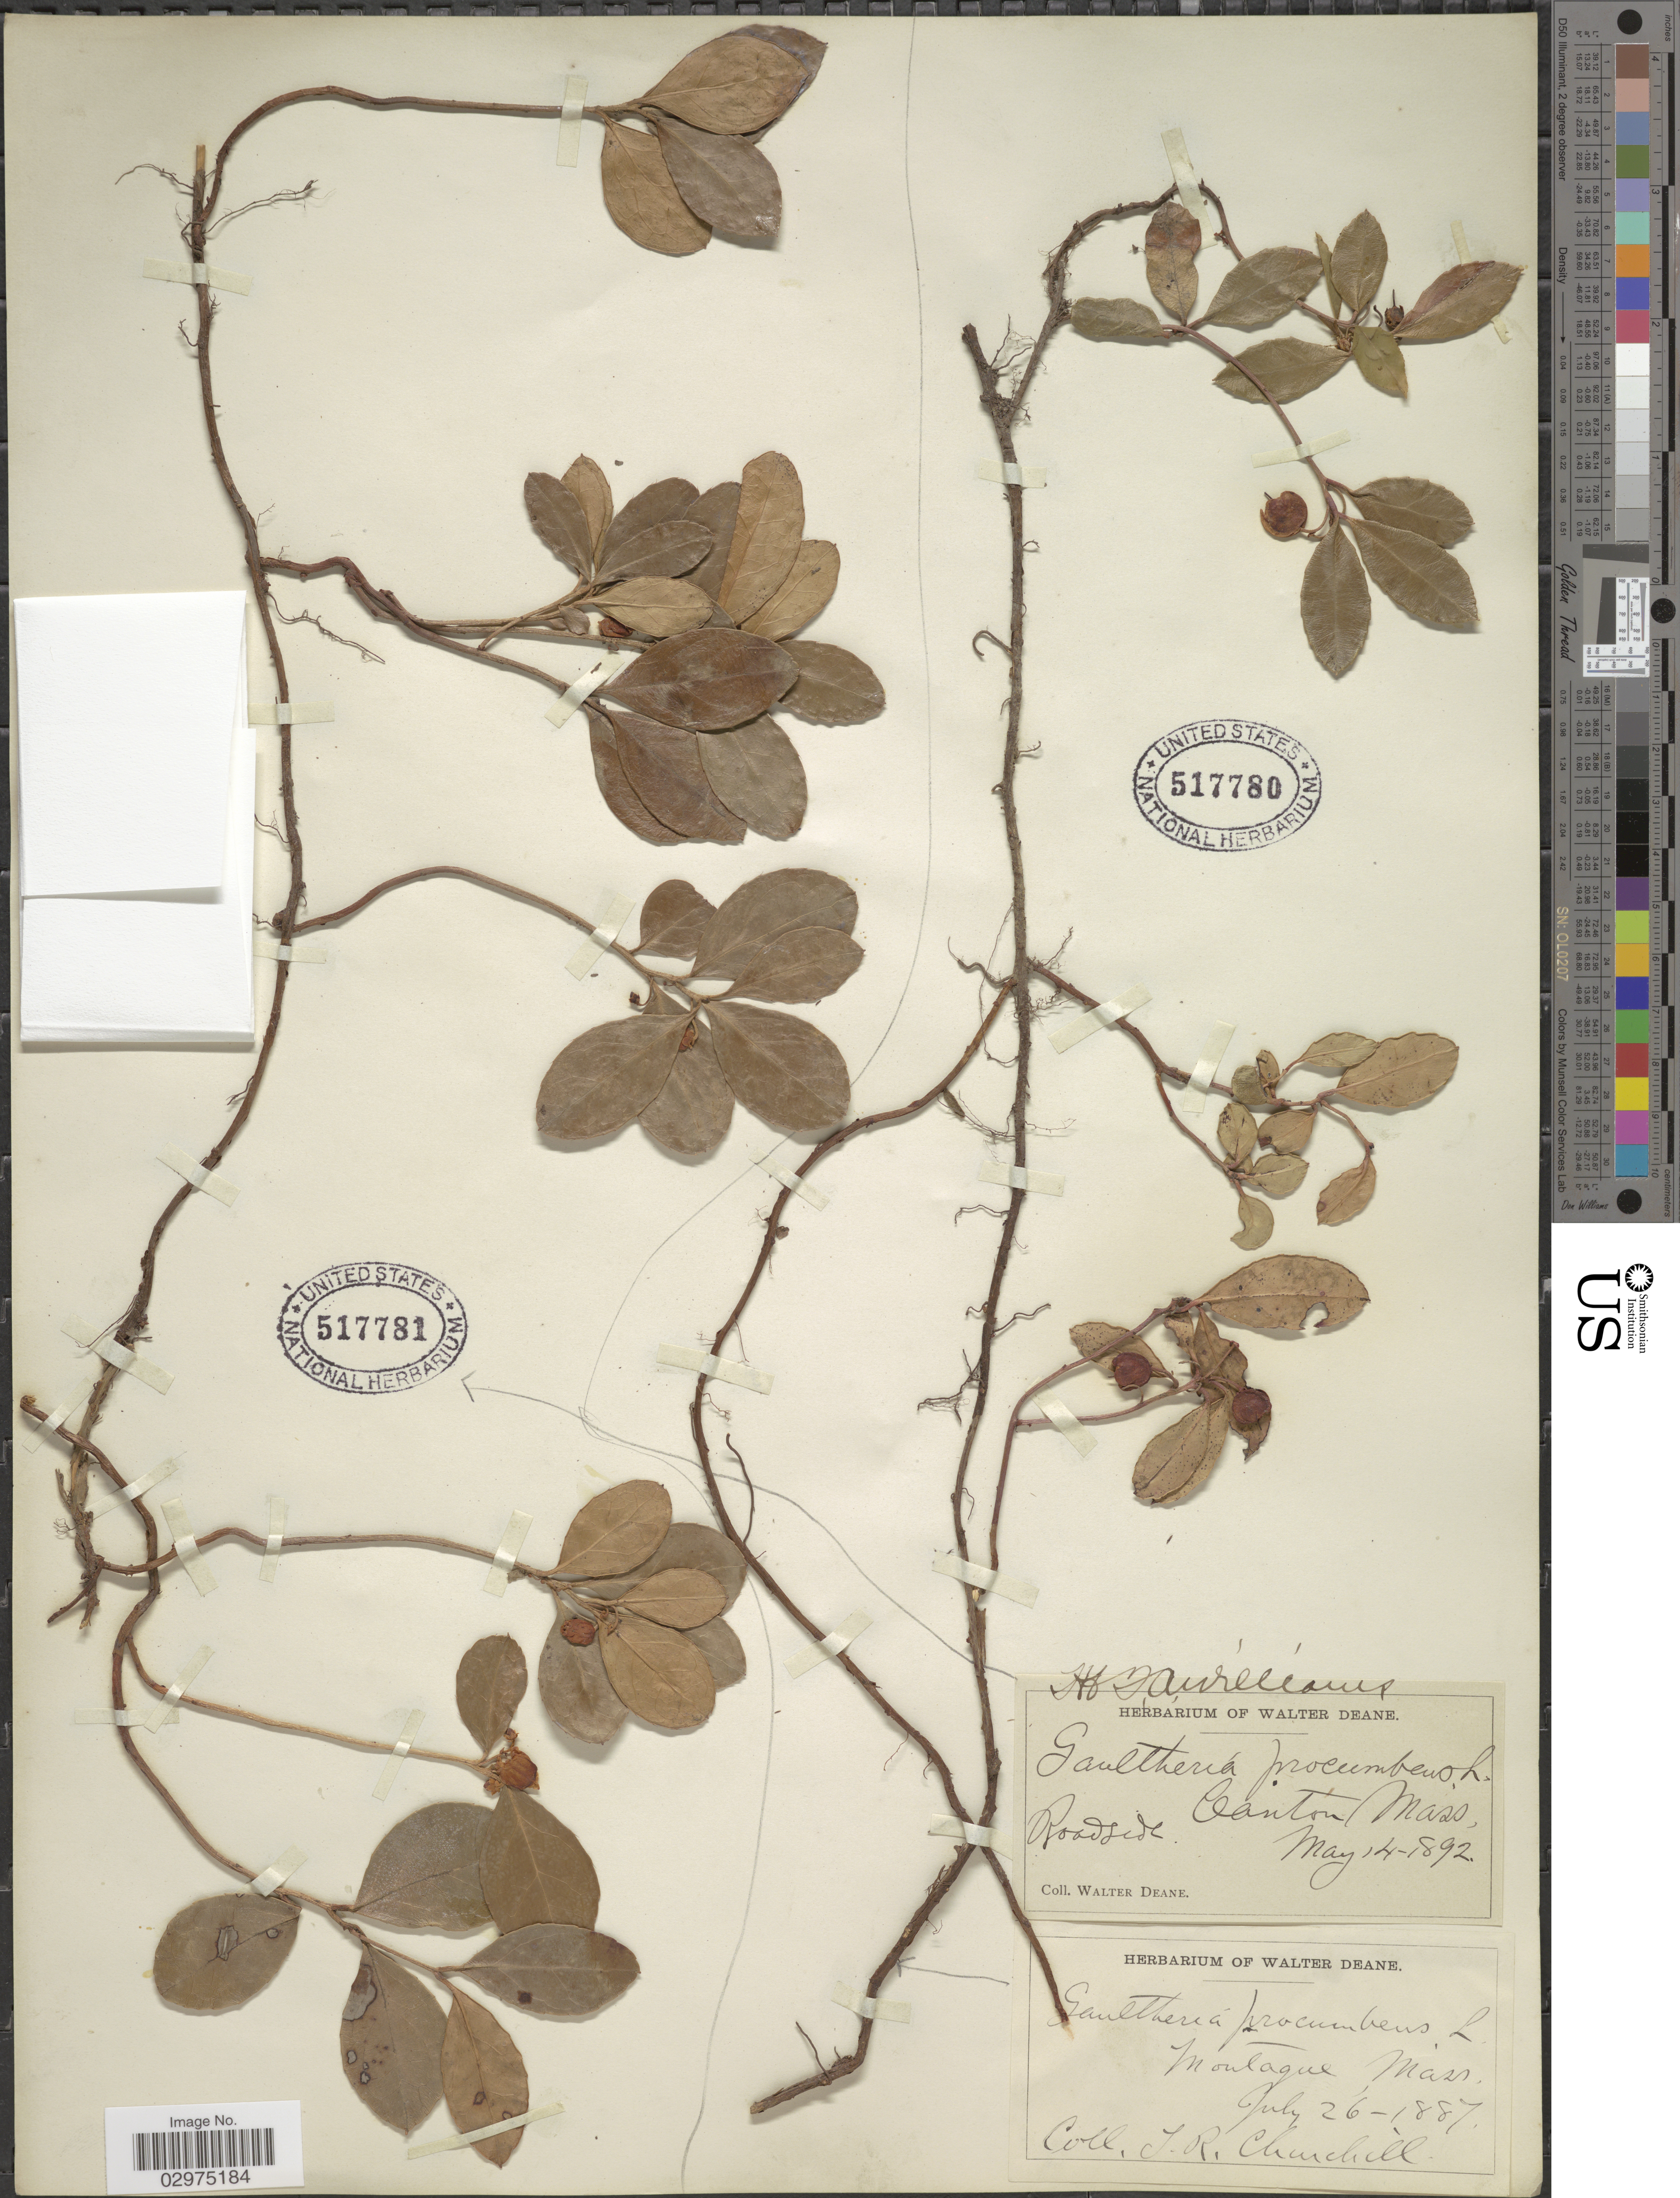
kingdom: Plantae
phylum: Tracheophyta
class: Magnoliopsida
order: Ericales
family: Ericaceae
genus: Gaultheria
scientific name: Gaultheria procumbens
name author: L.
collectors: J. Churchill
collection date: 1887-07-26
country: United States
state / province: Massachusetts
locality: Montague.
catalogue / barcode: US 517781-2